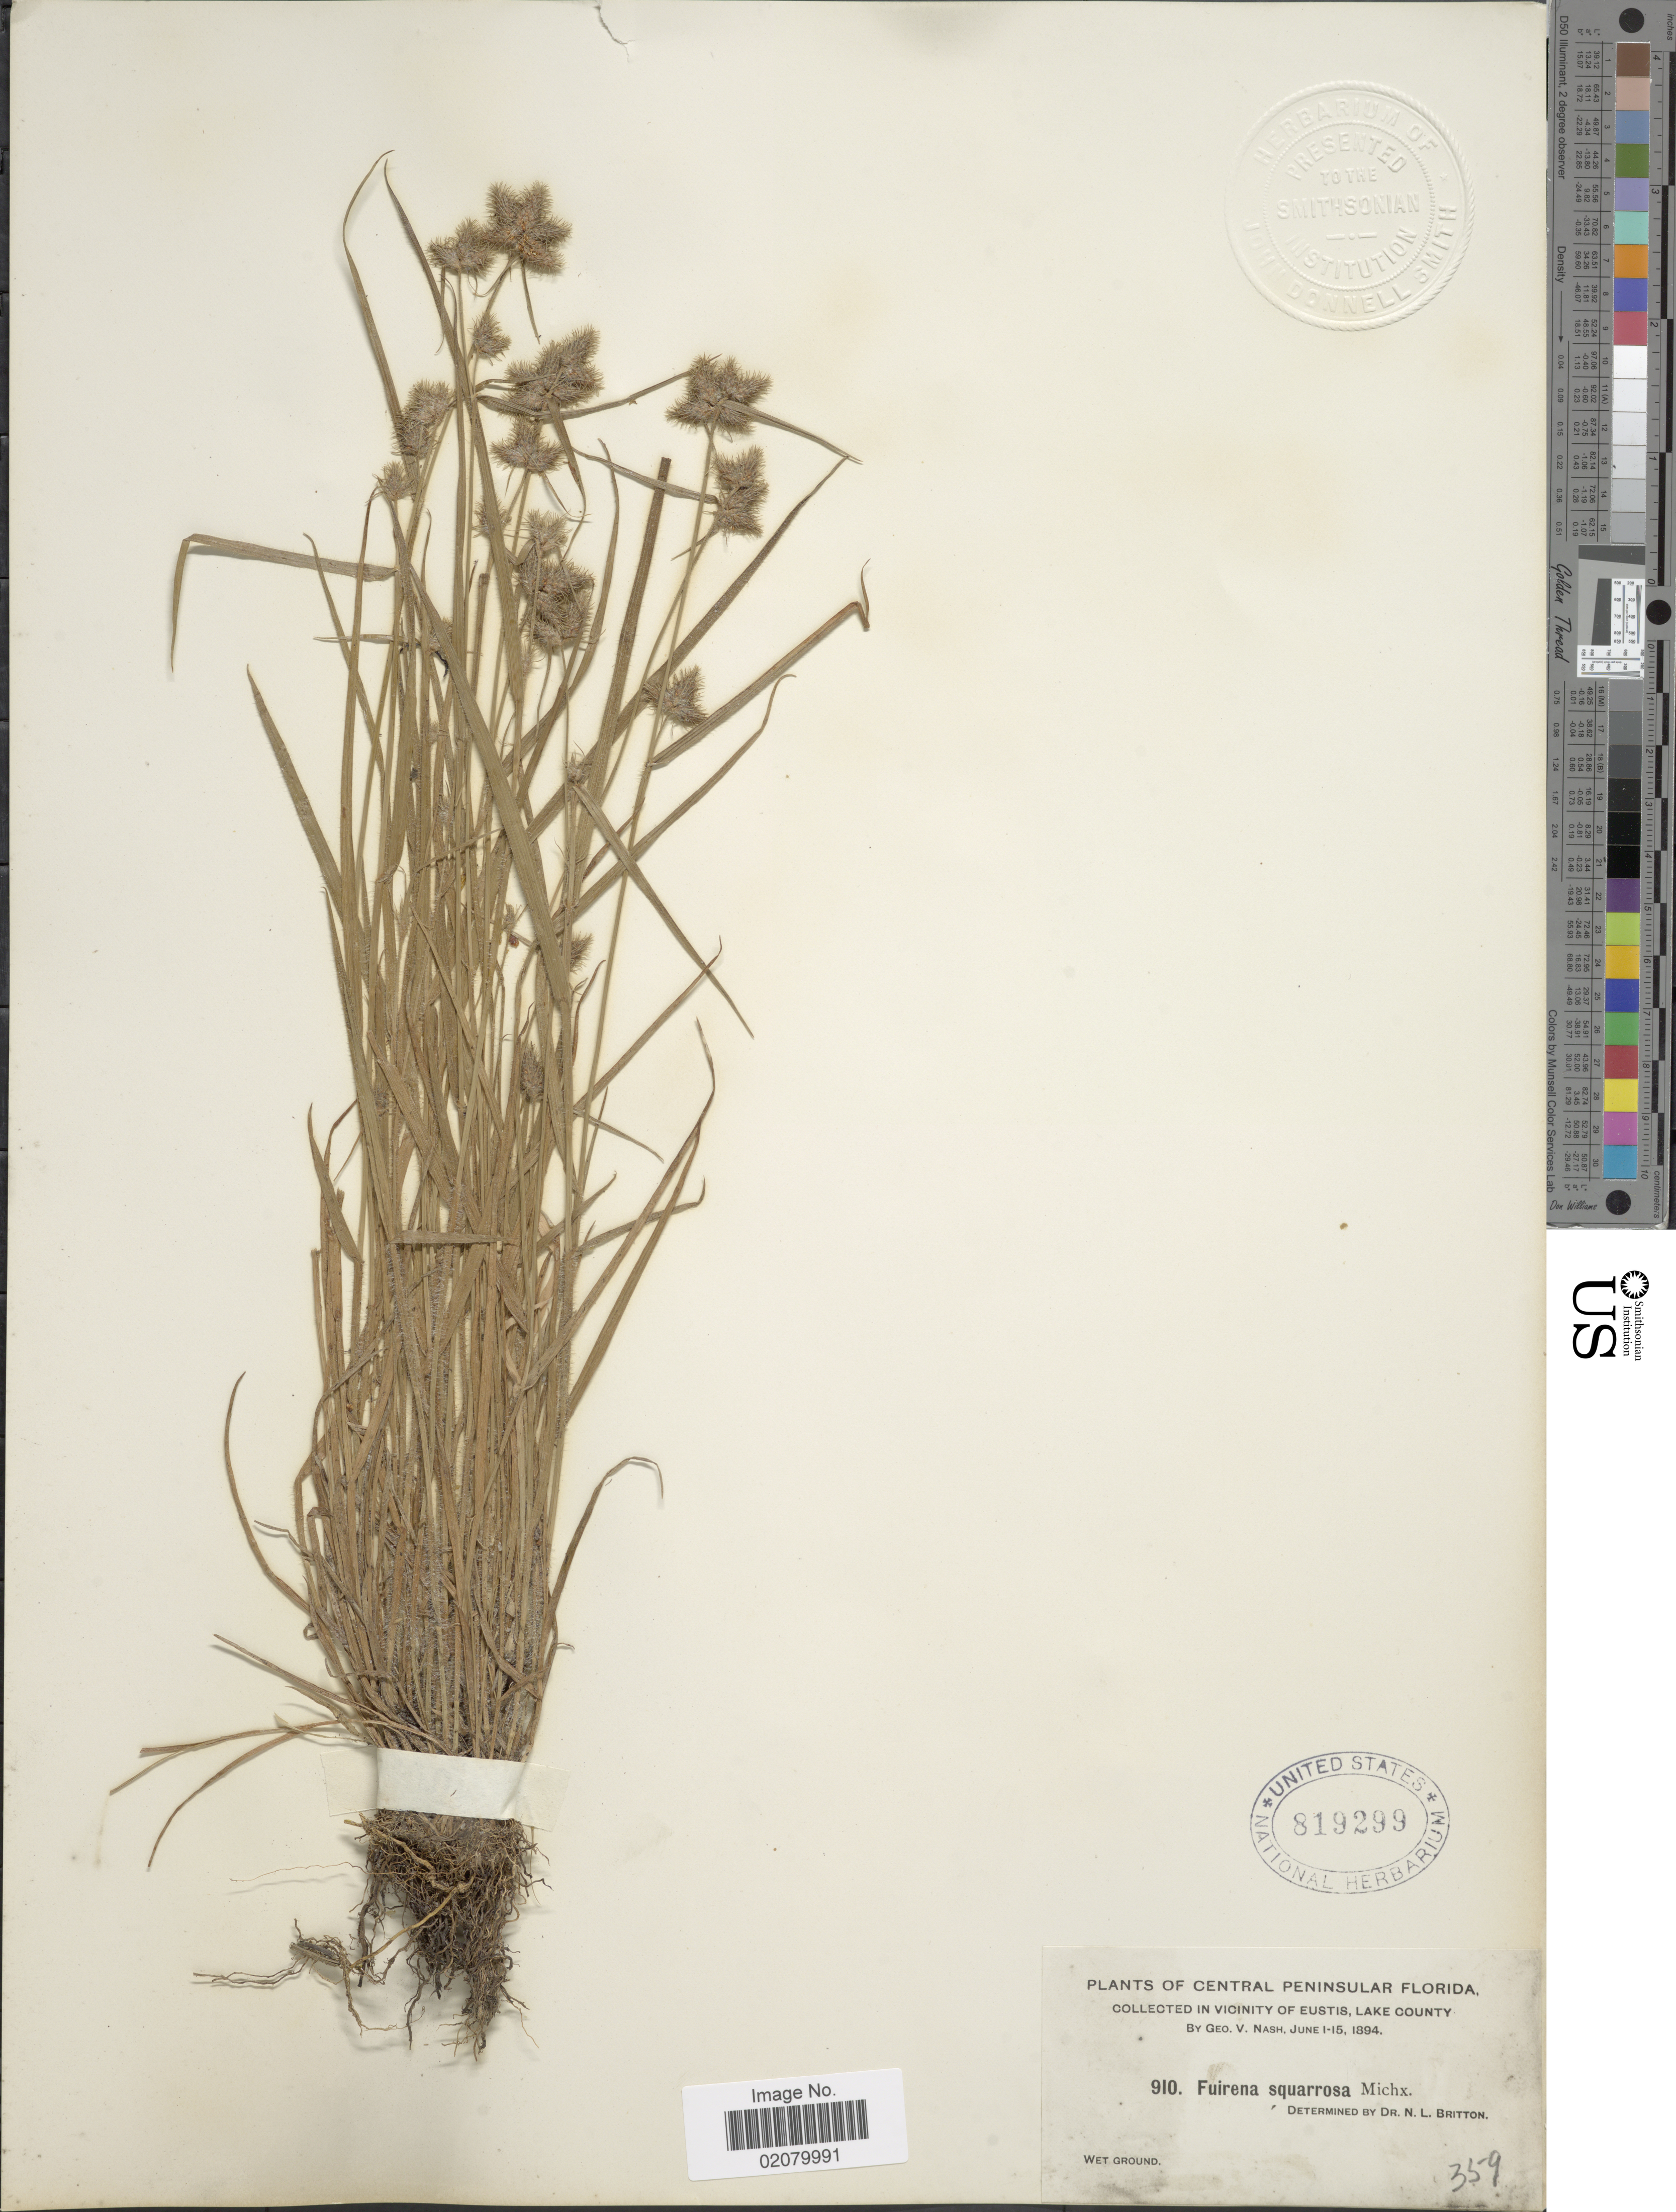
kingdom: Plantae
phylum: Tracheophyta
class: Liliopsida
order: Poales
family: Cyperaceae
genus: Fuirena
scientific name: Fuirena squarrosa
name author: Michx.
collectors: G. V. Nash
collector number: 910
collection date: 1894-06-01/1894-09-15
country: United States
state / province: Florida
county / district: Lake County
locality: Central Peninsular Florida, in the vicinity of Eustis.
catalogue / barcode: US 819299